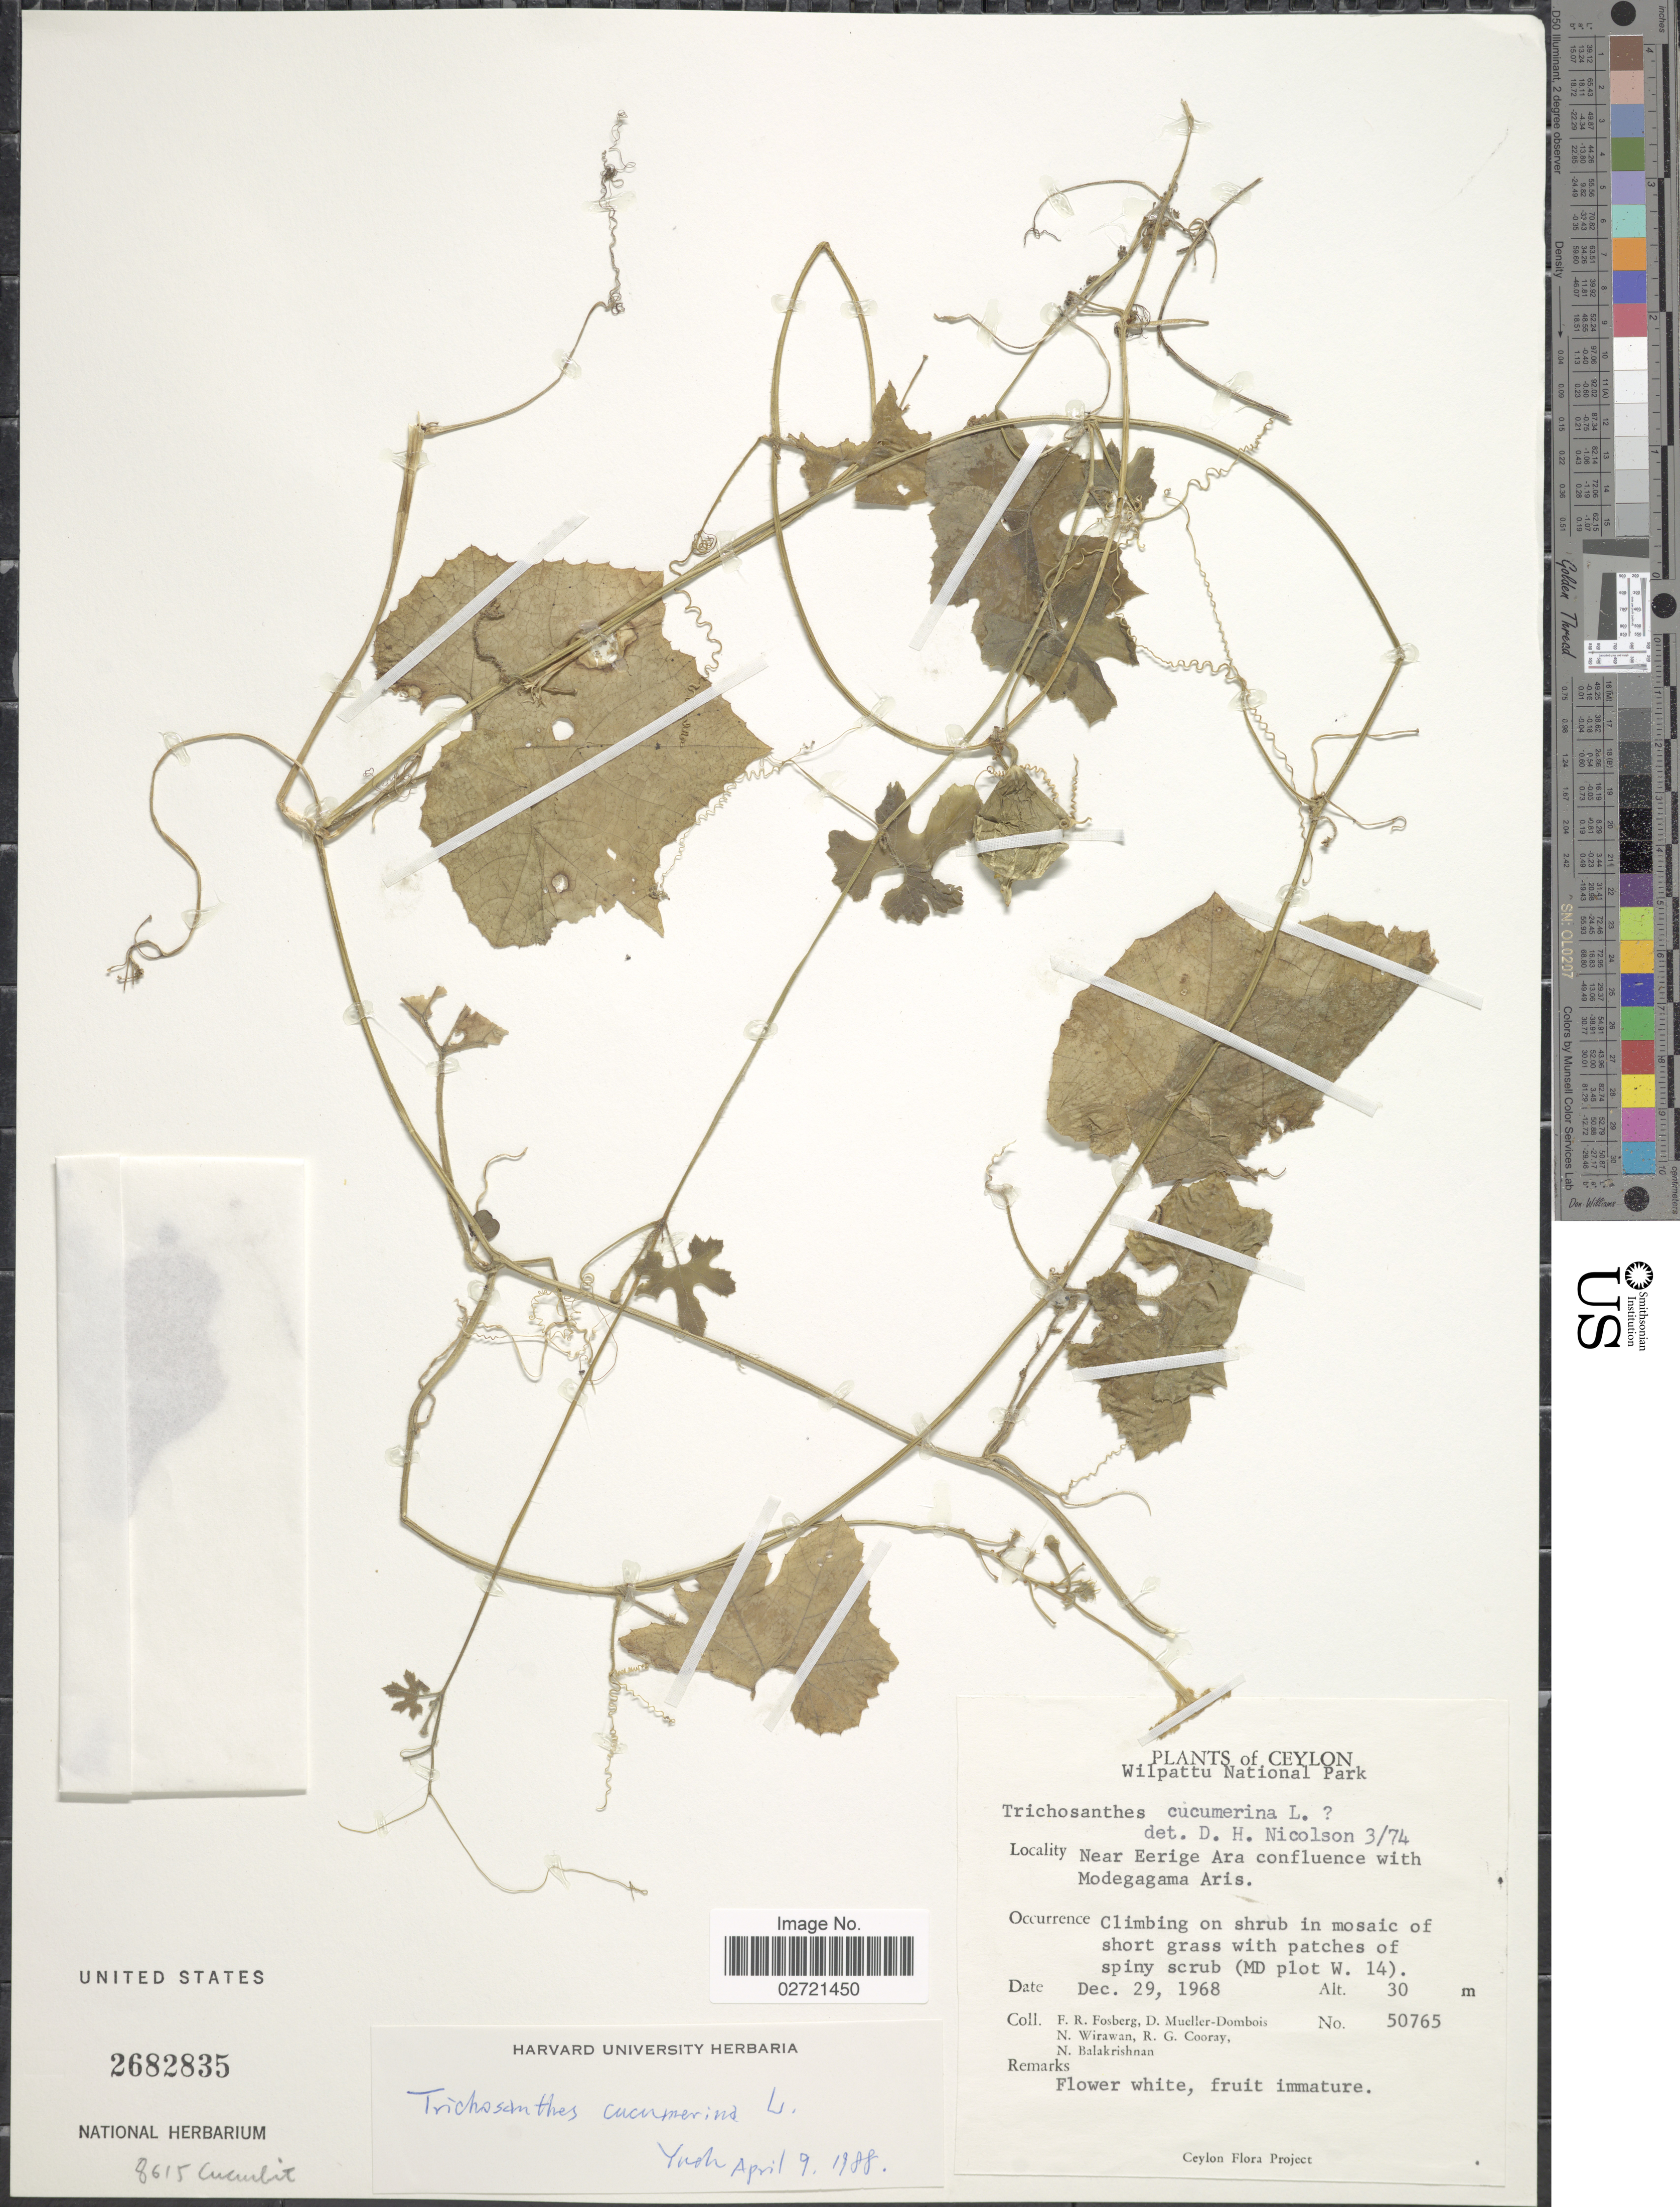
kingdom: Plantae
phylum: Tracheophyta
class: Magnoliopsida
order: Cucurbitales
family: Cucurbitaceae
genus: Trichosanthes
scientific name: Trichosanthes cucumerina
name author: L.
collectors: F. R. Fosberg, D. Mueller-Dombois, N. Wirawan, R. Cooray & N. Balakrishnan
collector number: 50765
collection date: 1968-12-29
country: Sri Lanka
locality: Ceylon, Wilpattu National Park, Near Eerige Ara confluence with Modegogama Aris (MD plot W. 14)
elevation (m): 30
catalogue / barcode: US 2682835